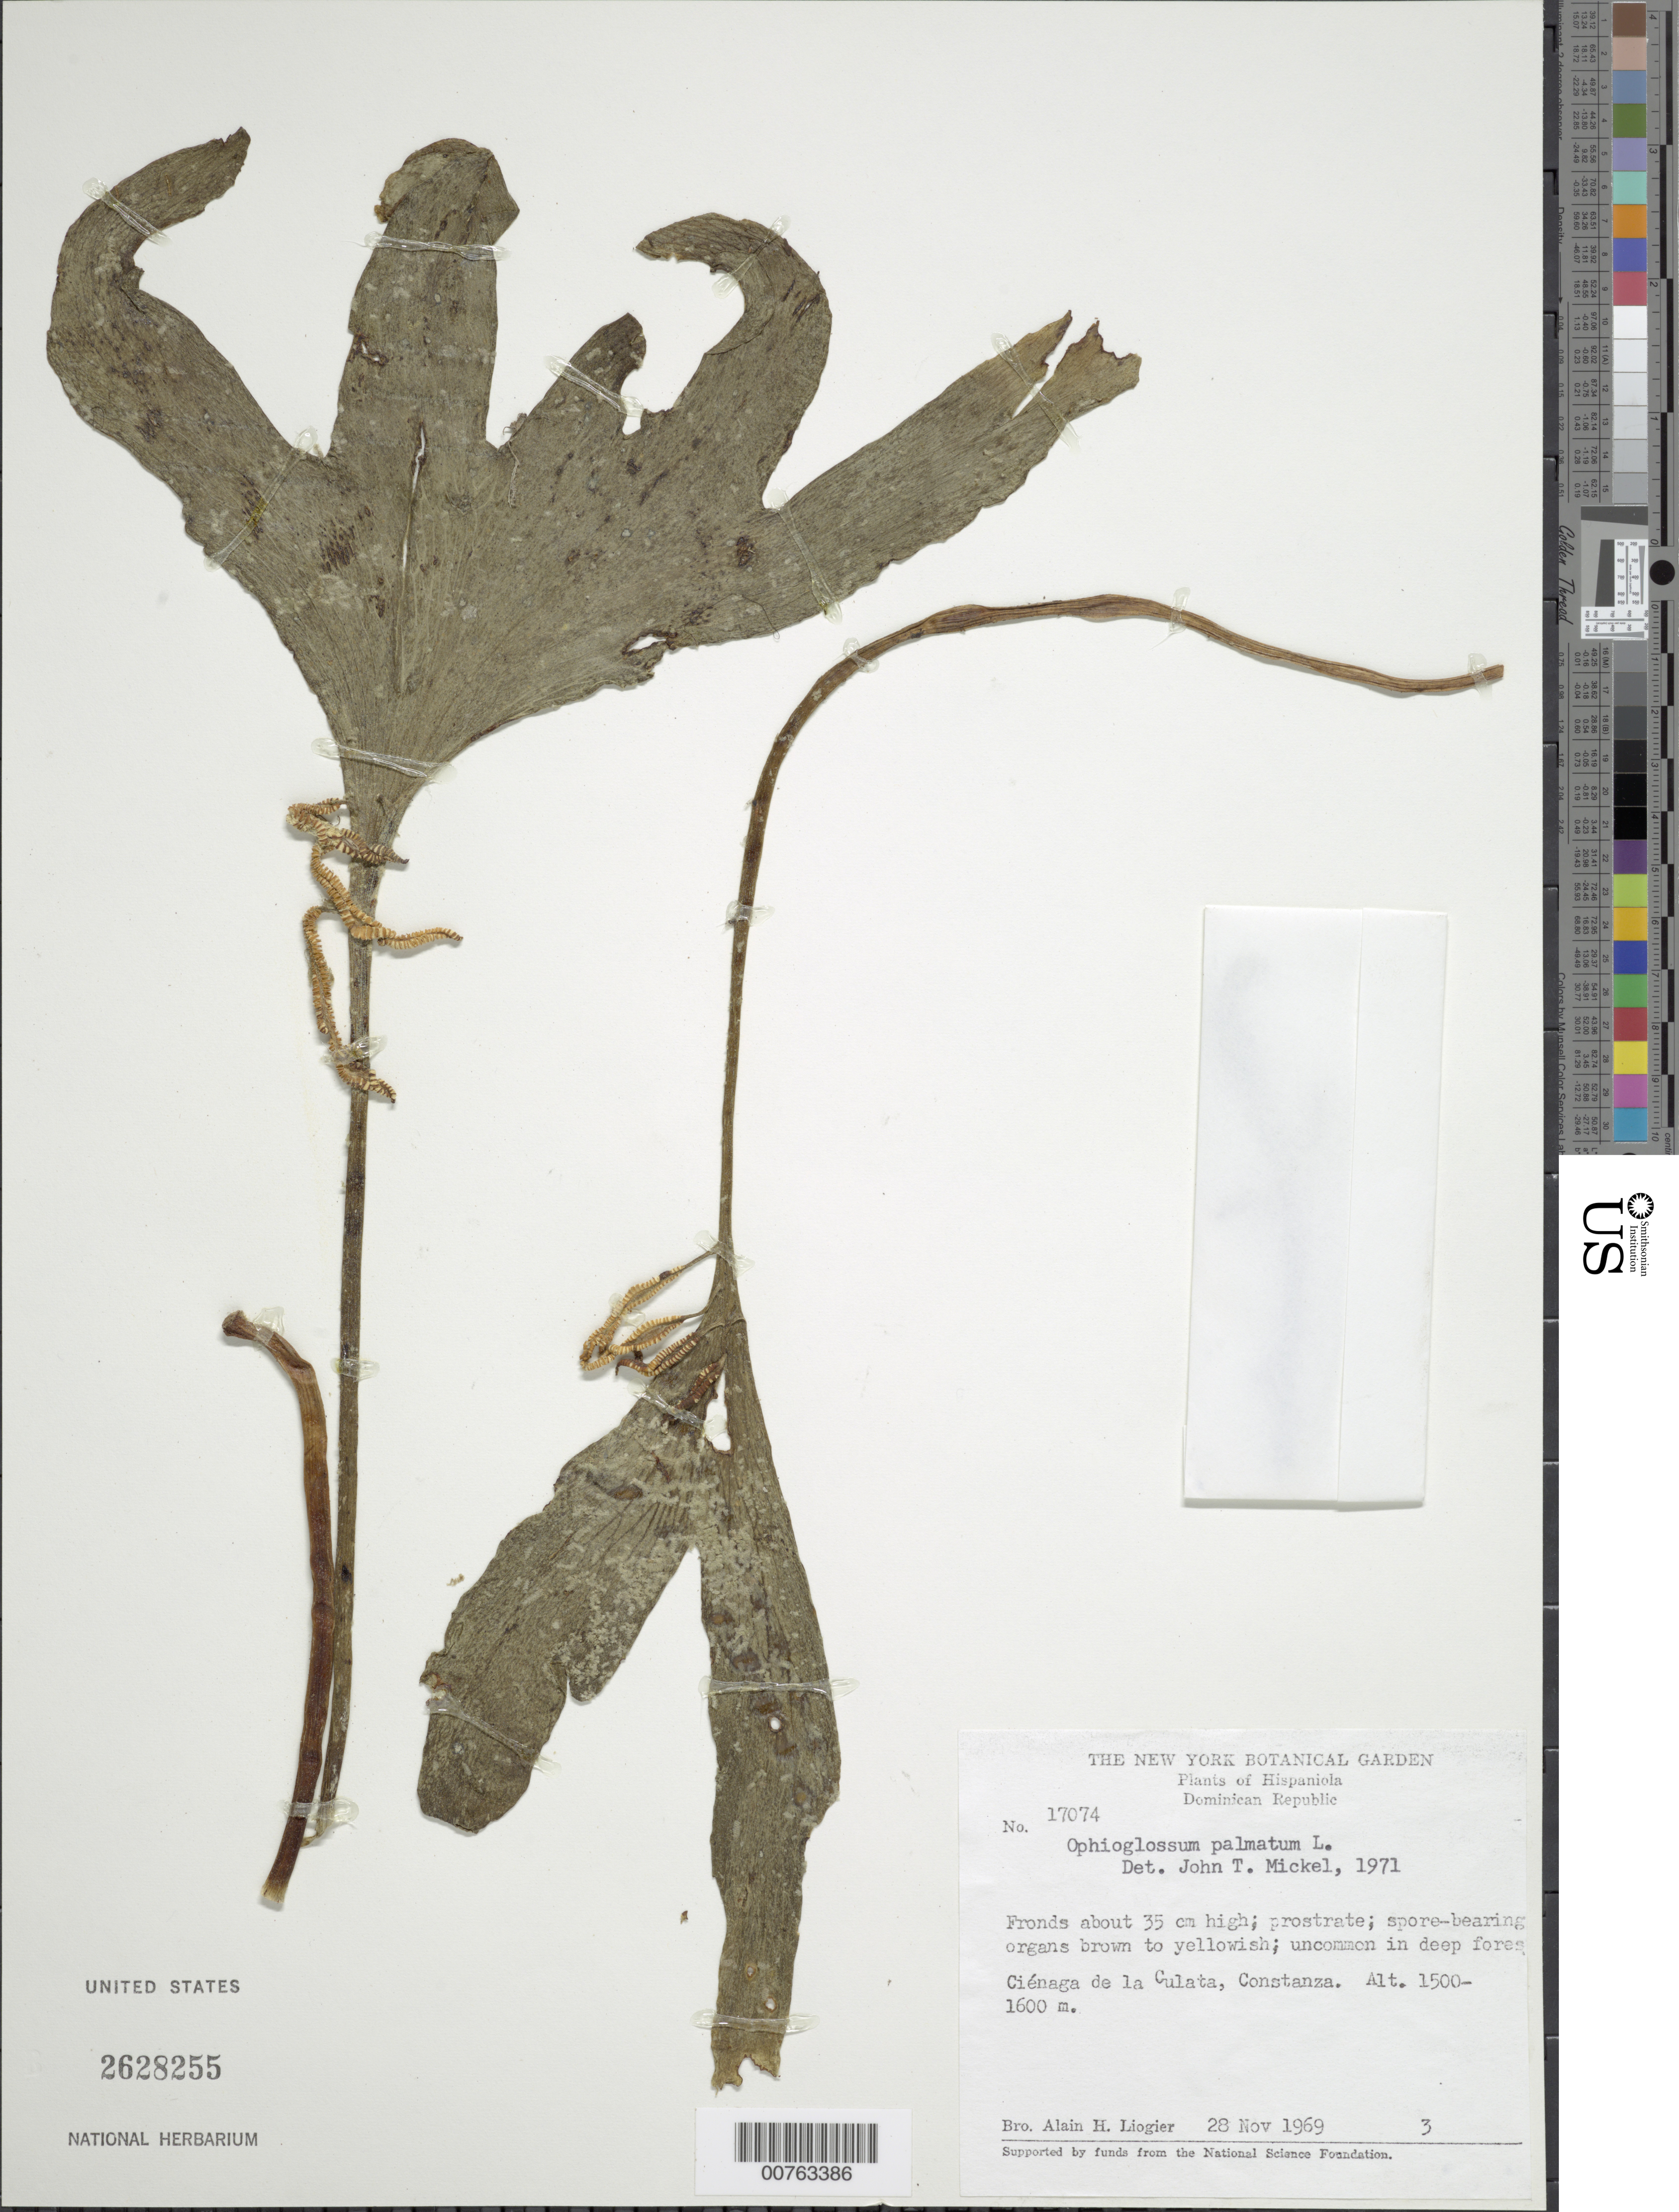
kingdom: Plantae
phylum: Tracheophyta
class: Polypodiopsida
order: Ophioglossales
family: Ophioglossaceae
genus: Cheiroglossa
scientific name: Cheiroglossa palmata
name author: (L.) C. Presl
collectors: A. H. Liogier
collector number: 17074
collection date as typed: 28 Nov 1969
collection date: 1969-11-28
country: Dominican Republic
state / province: La Vega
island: Hispaniola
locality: Ciénaga de la Culata, Constanza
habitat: Uncommon in deep forest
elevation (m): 1500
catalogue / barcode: US 2628255